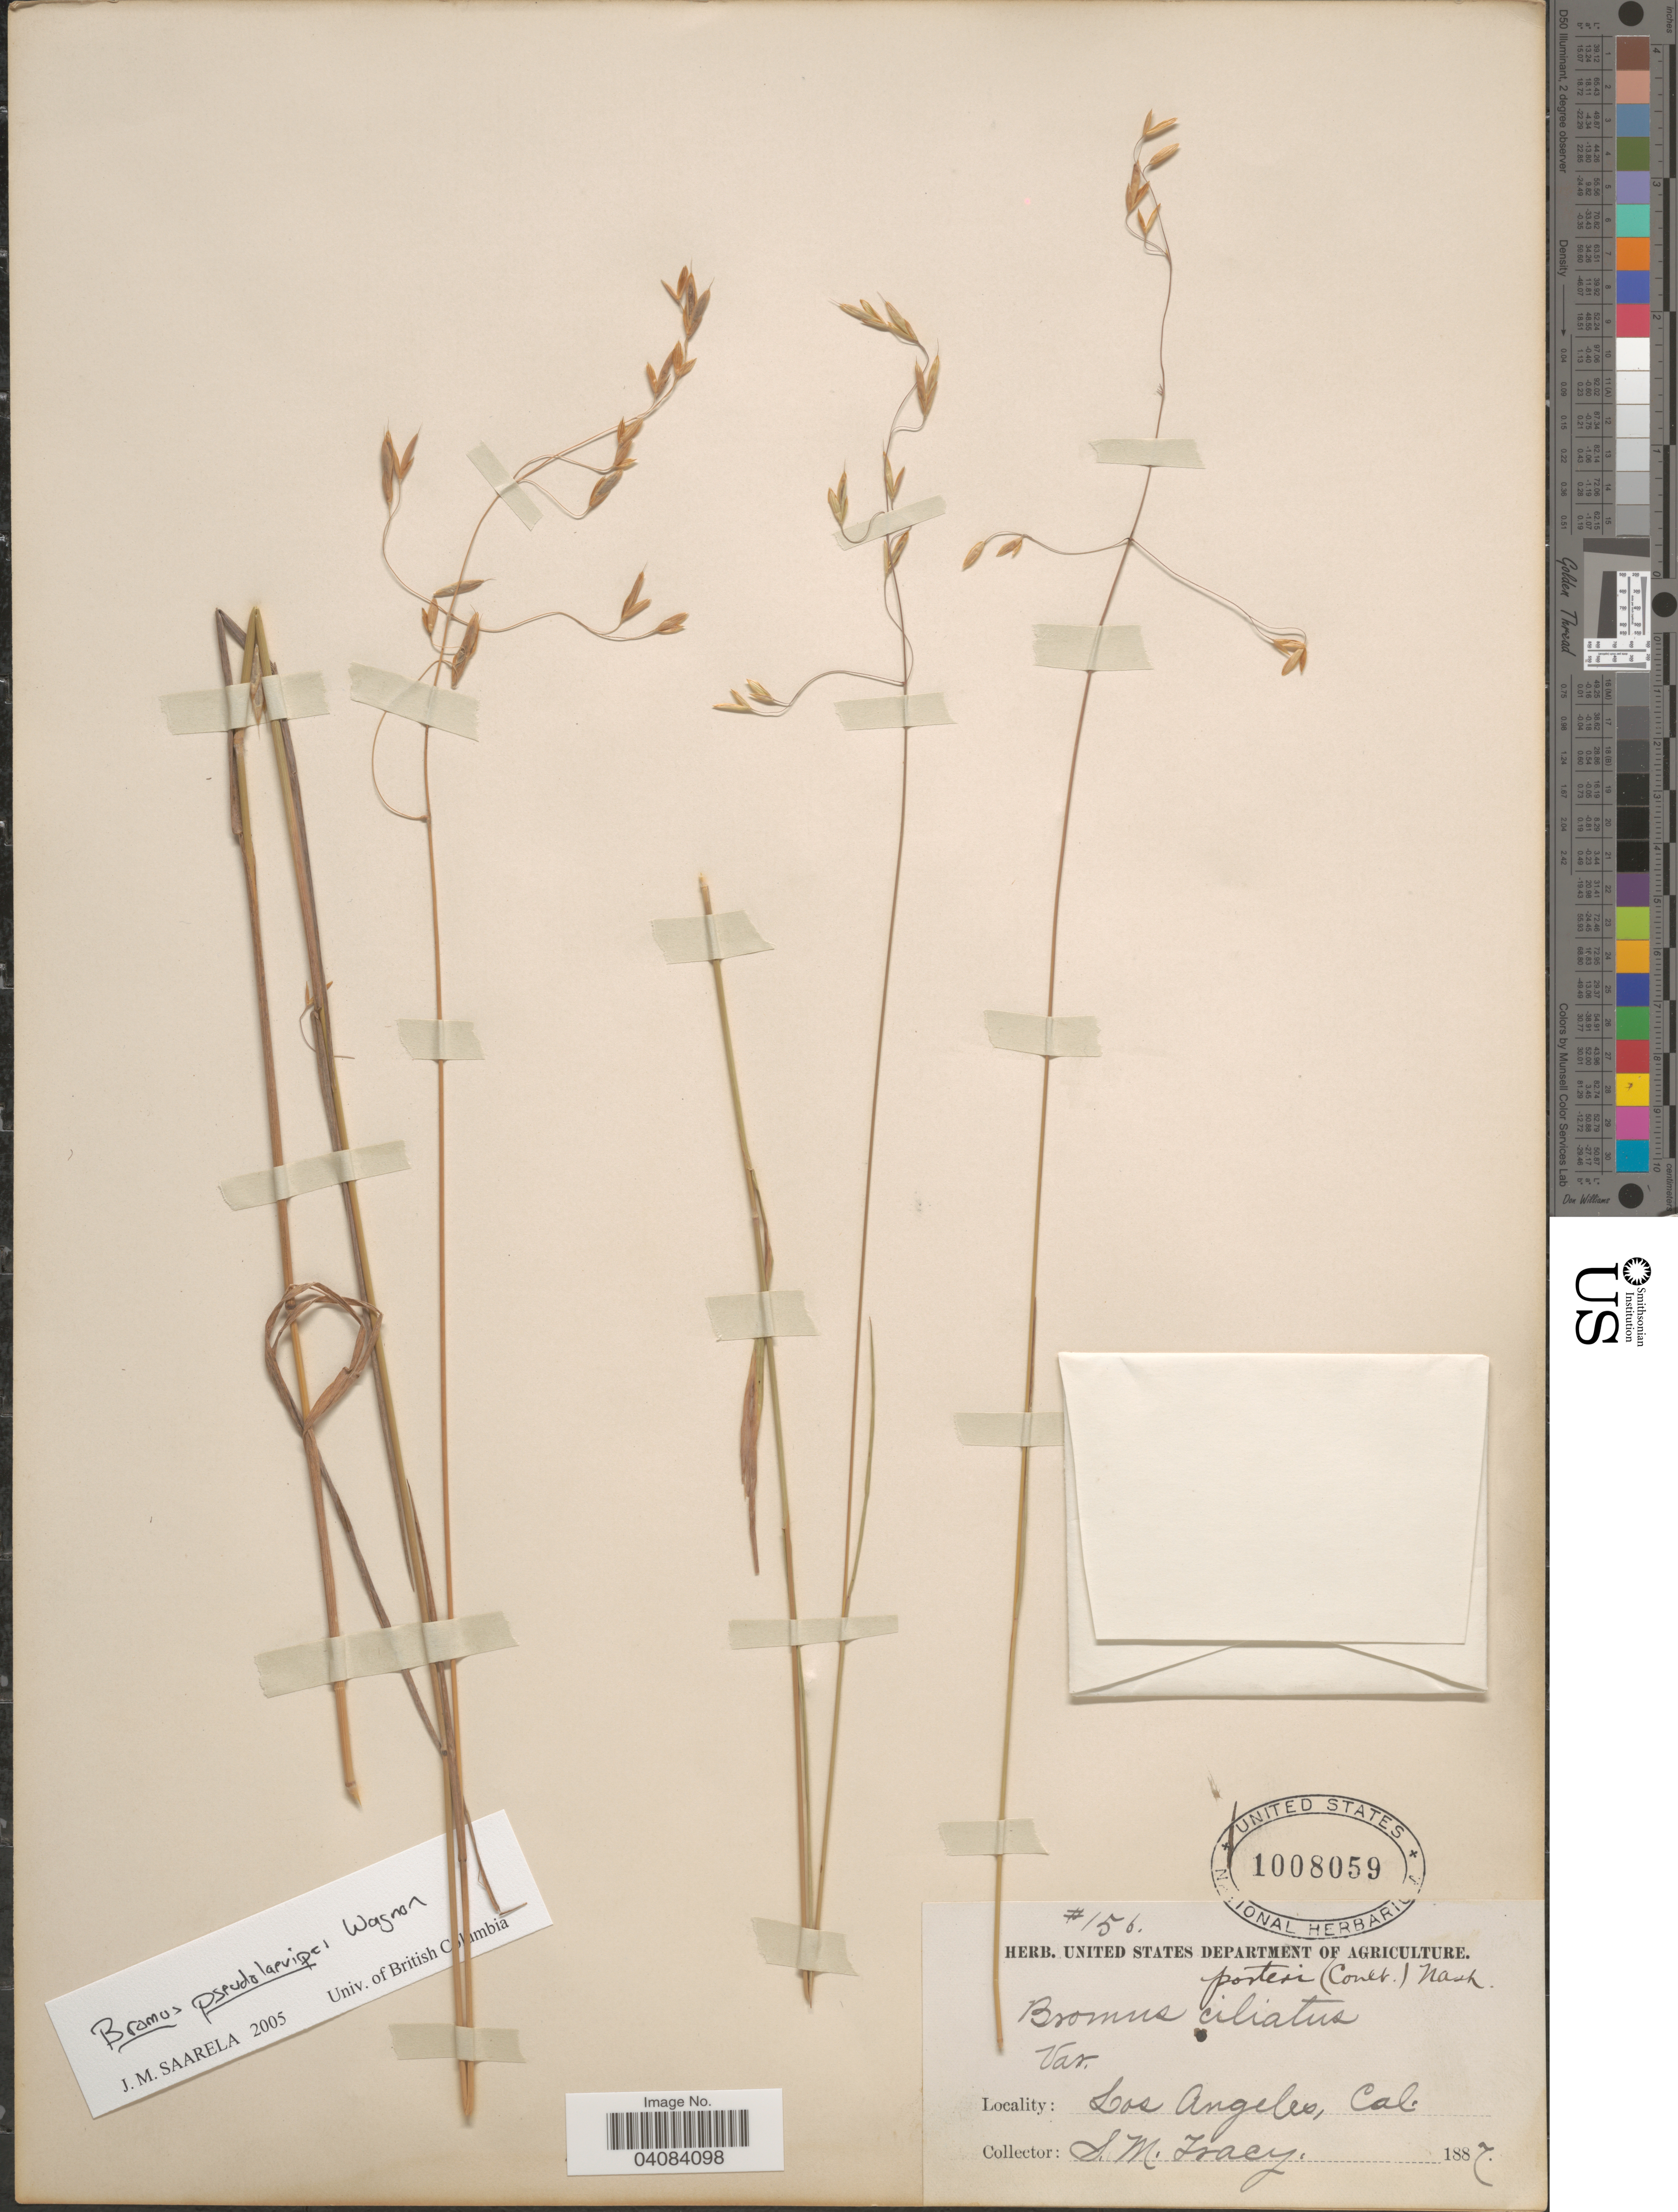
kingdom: Plantae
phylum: Tracheophyta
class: Liliopsida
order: Poales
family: Poaceae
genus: Bromus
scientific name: Bromus pseudolaevipes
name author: Wagnon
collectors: S. M. Tracy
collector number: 156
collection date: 1887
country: United States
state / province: California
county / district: Los Angeles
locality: Los Angeles.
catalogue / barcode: US 1008059